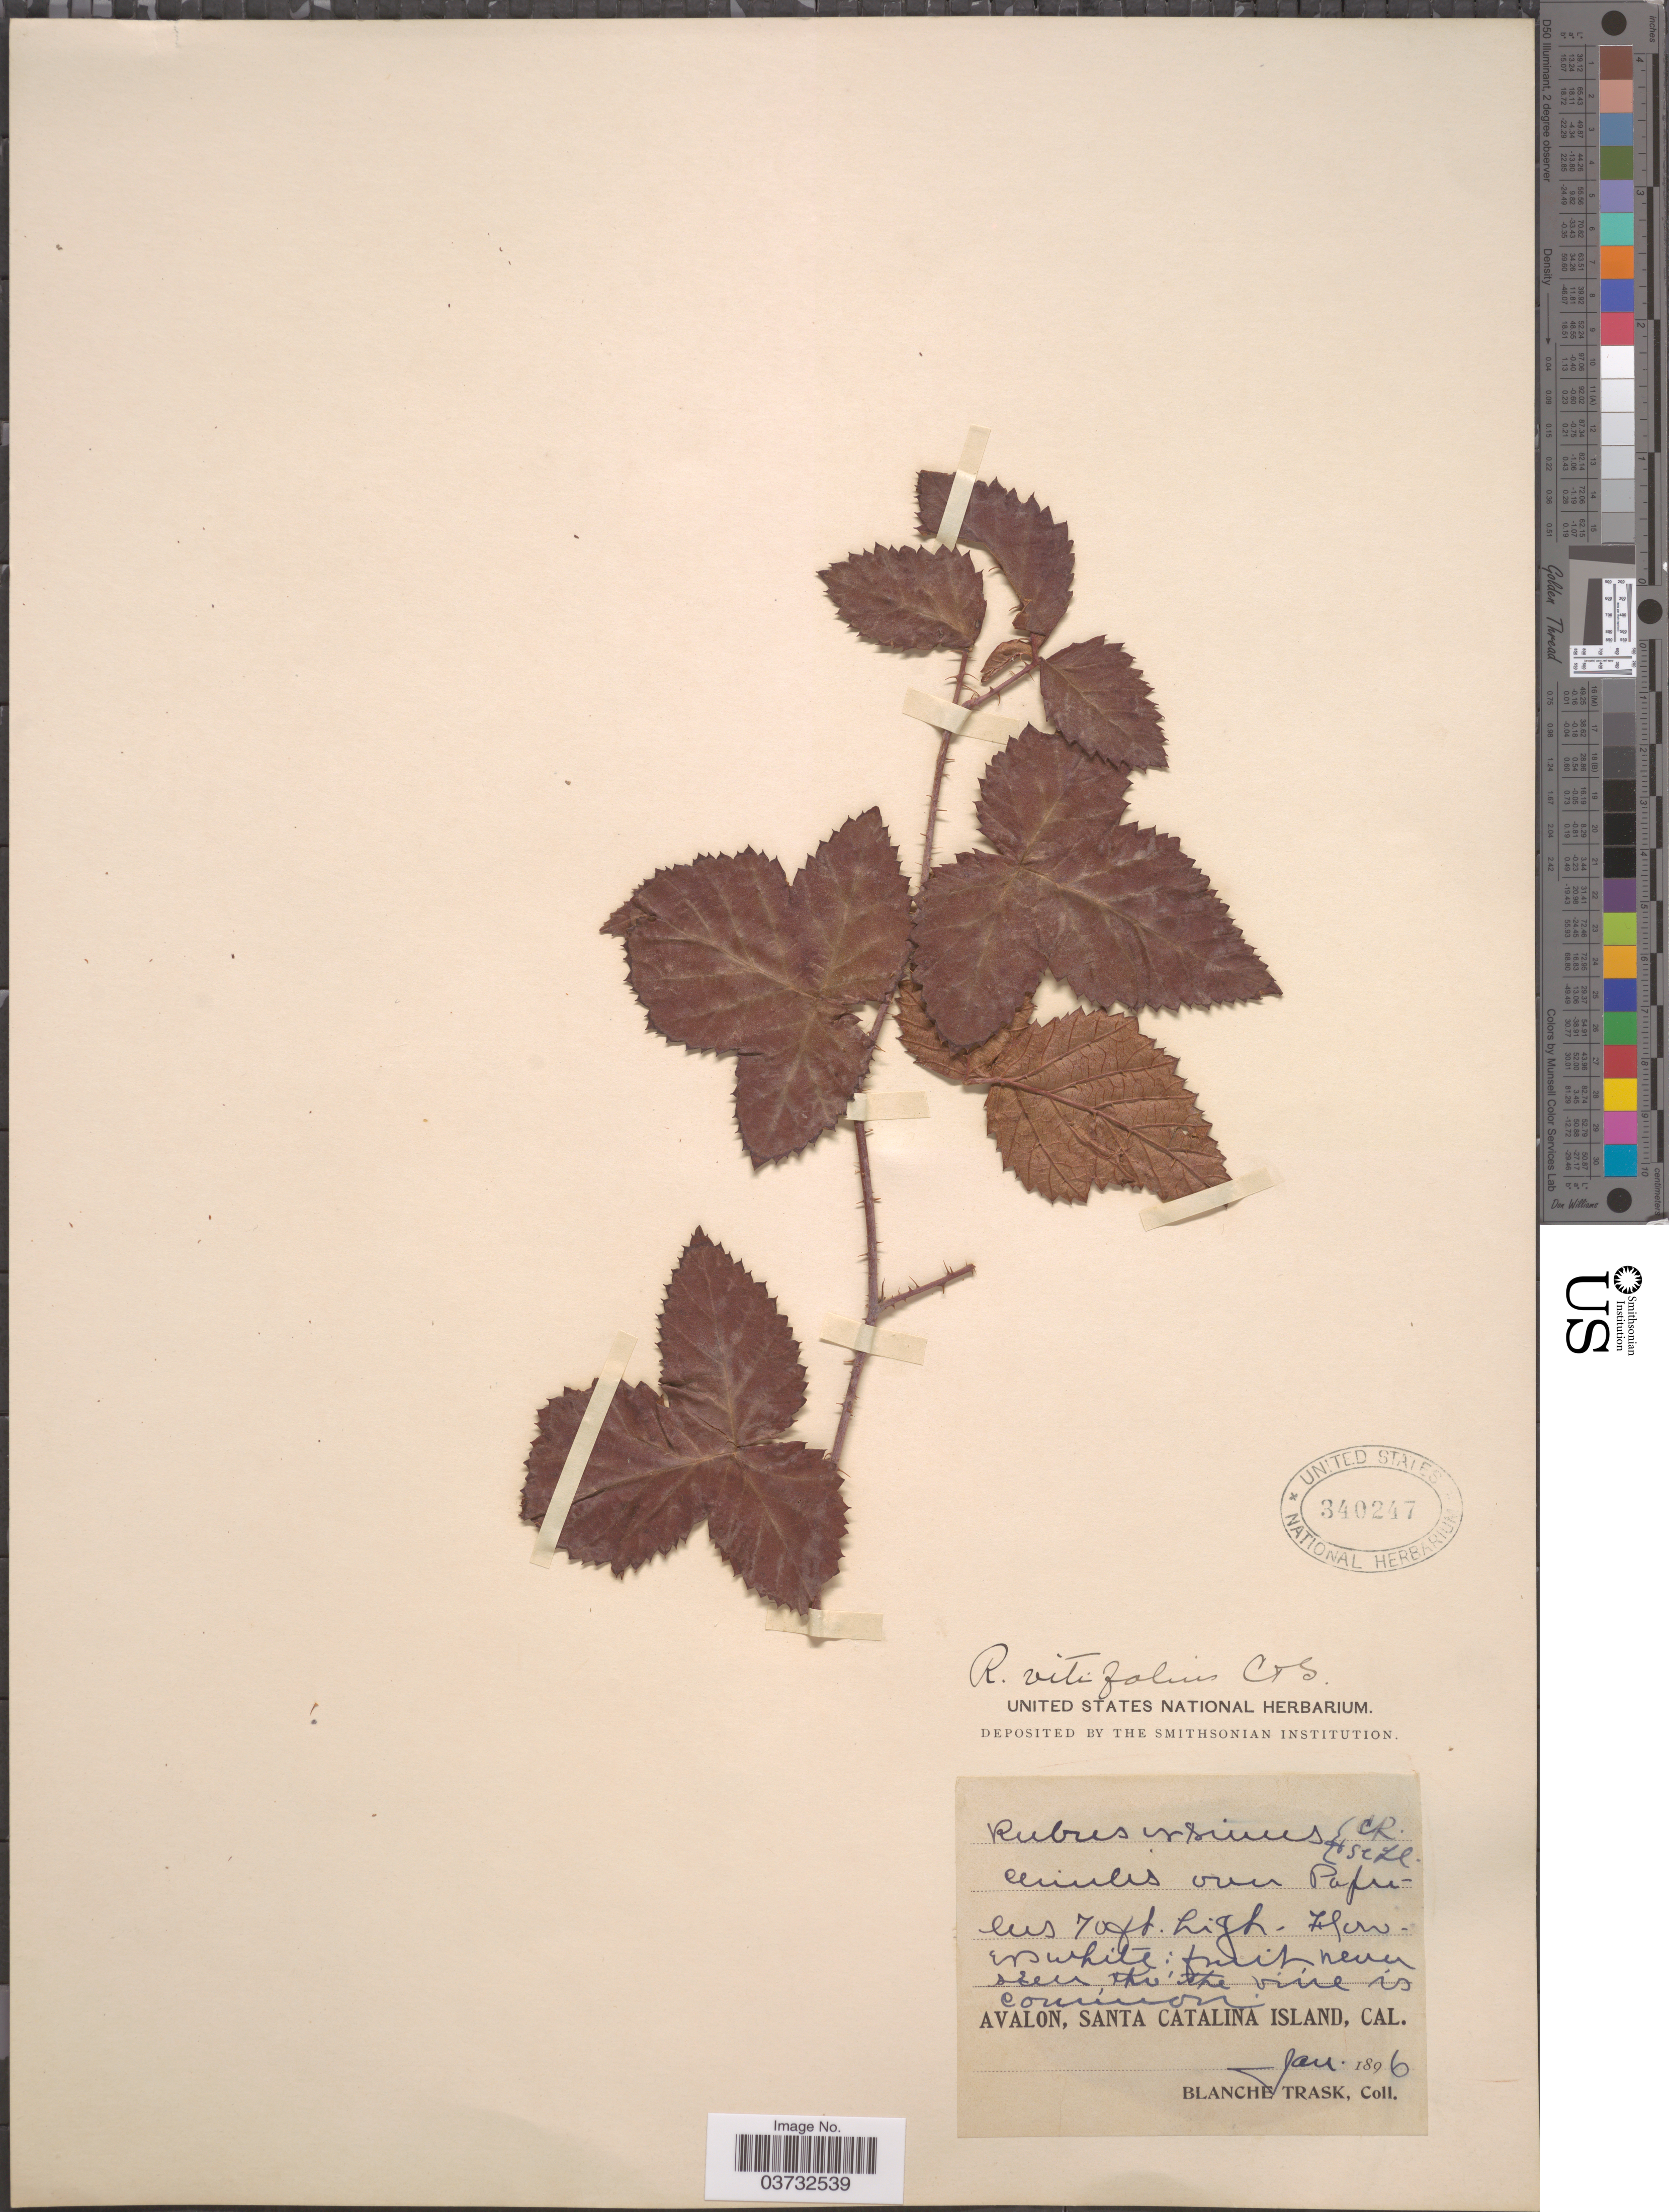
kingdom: Plantae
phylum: Tracheophyta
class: Magnoliopsida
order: Rosales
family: Rosaceae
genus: Rubus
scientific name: Rubus vitifolius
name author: Cham. & Schltdl.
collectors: B. Trask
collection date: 1896-01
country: United States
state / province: California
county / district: Los Angeles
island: Santa Catalina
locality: Avalon, Santa Catalina Island.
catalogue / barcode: US 340247